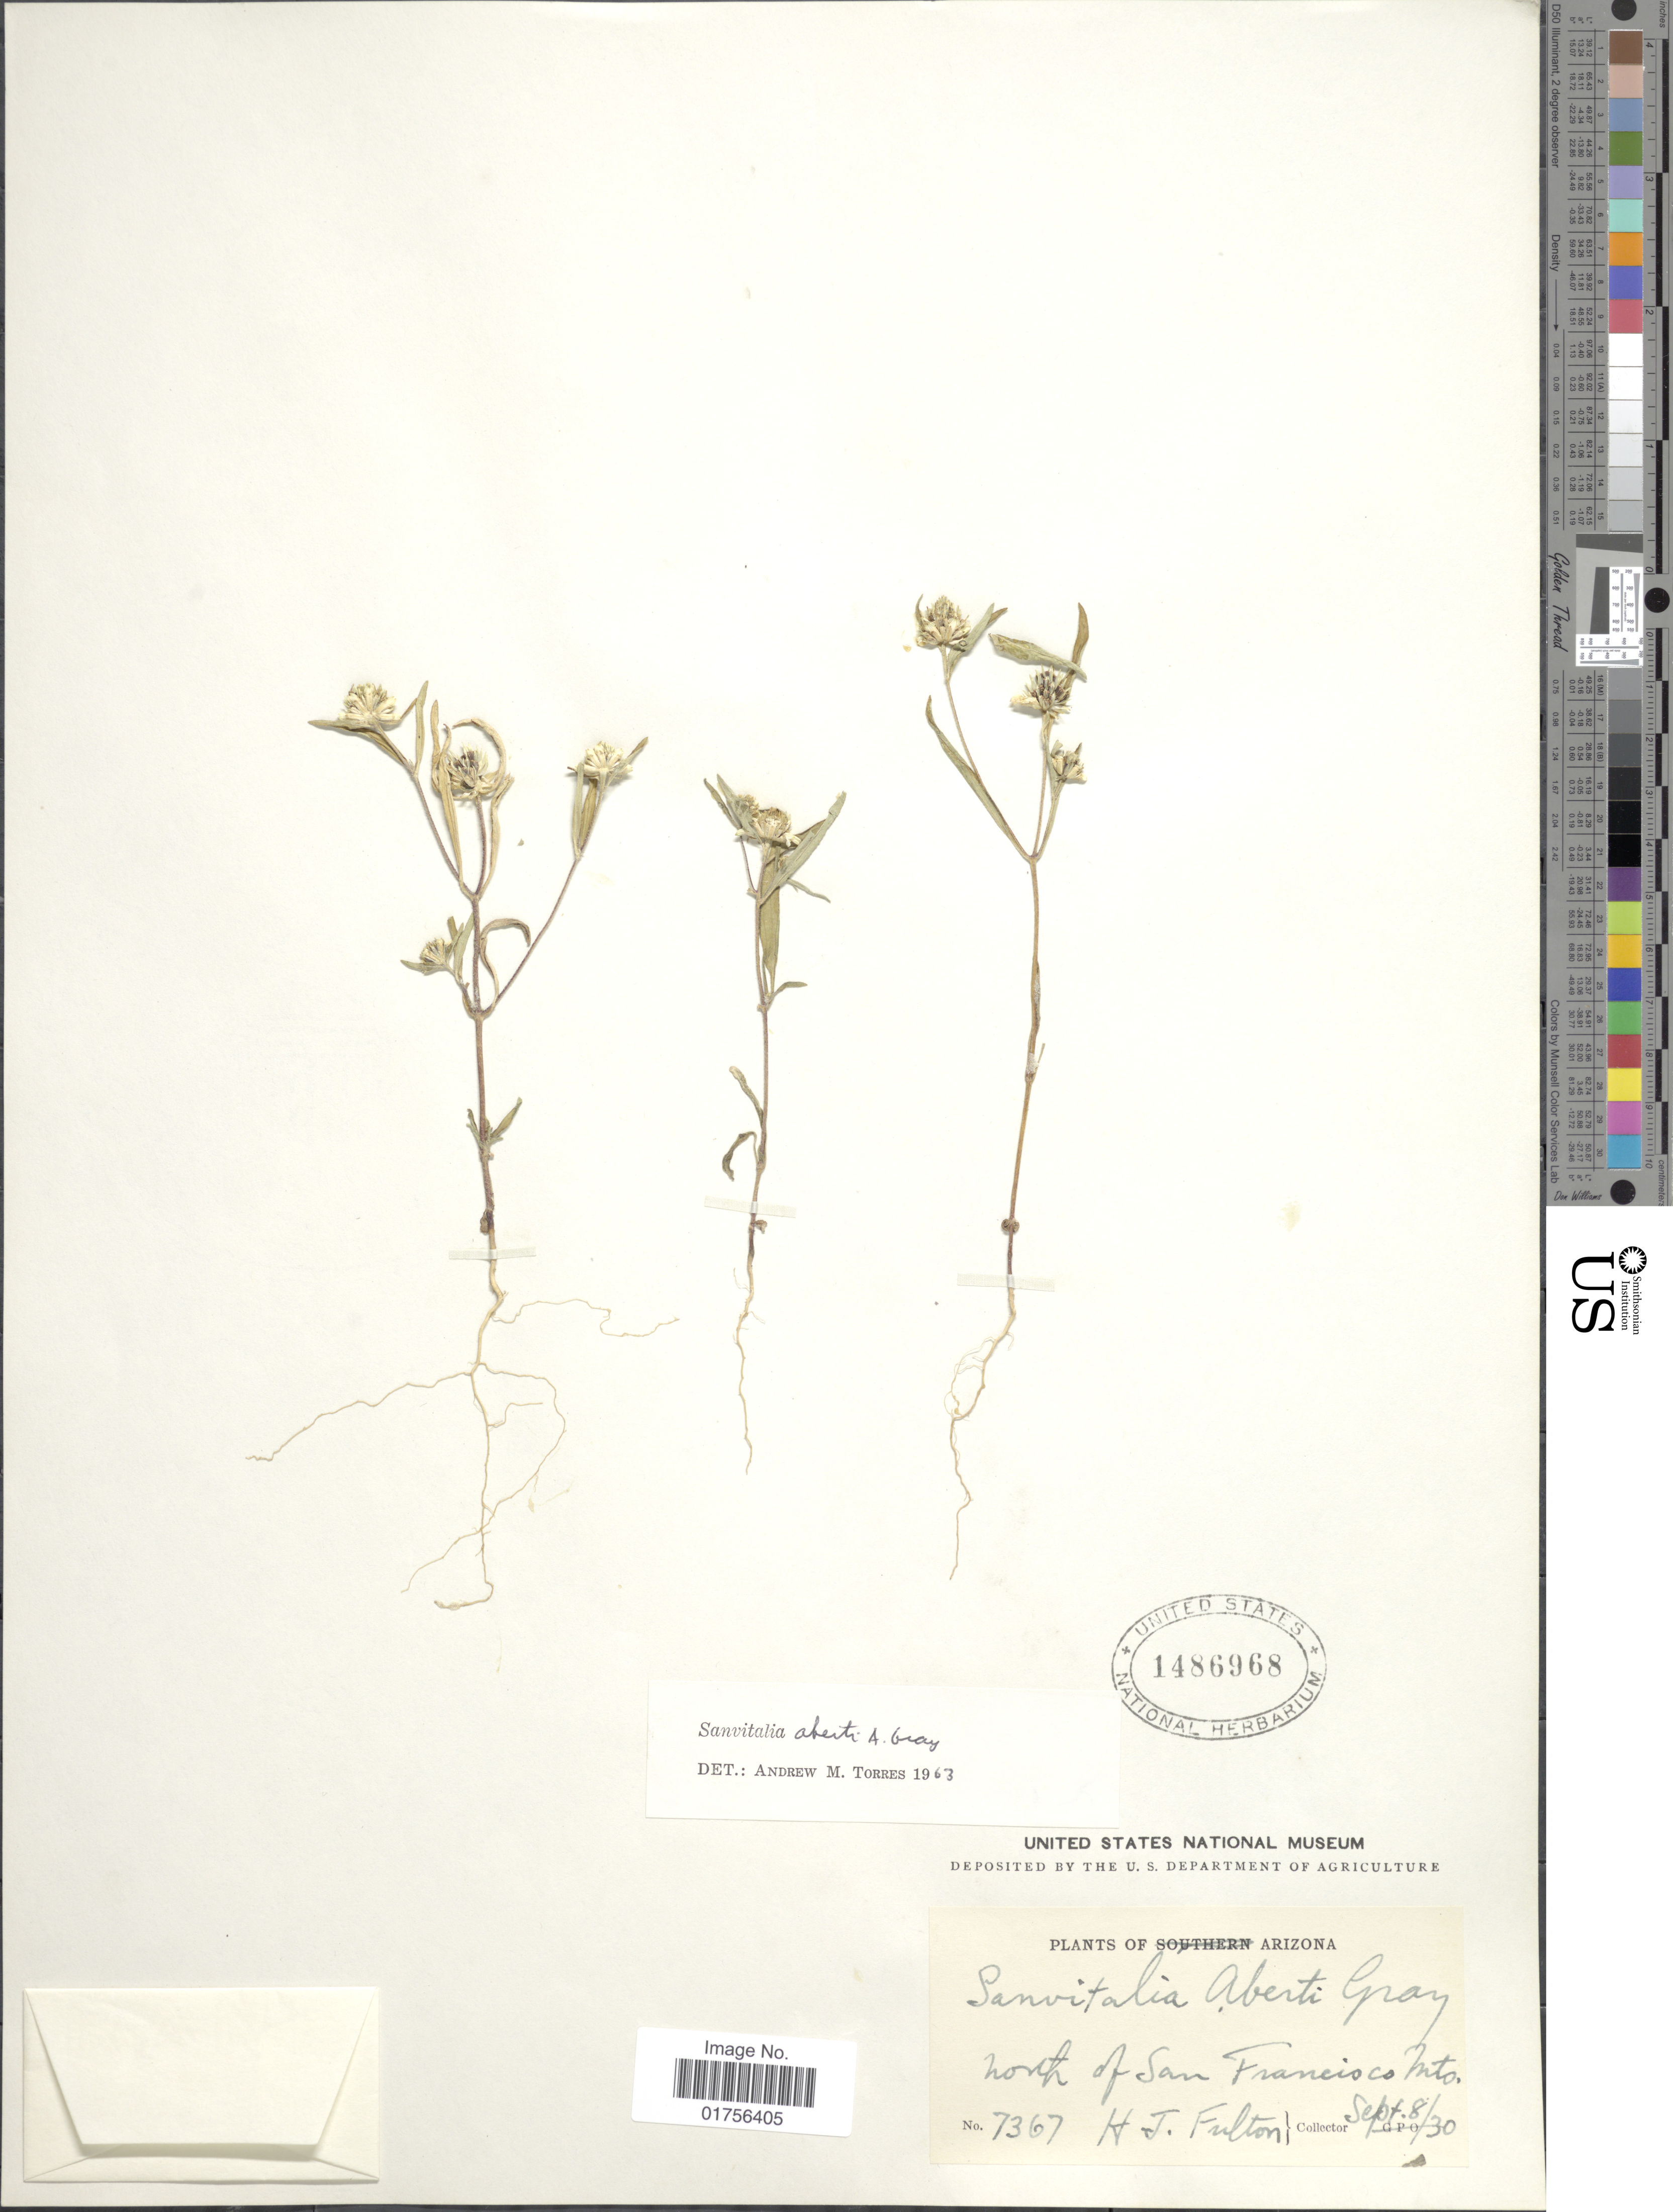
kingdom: Plantae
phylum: Tracheophyta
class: Magnoliopsida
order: Asterales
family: Asteraceae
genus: Sanvitalia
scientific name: Sanvitalia aberti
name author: A. Gray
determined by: Skibicki, Samuel V.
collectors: H. Fulton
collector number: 7367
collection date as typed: Transcribed d/m/y: 8/9/30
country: United States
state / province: Arizona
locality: North of San Francisco Mts.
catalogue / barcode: US 1486968